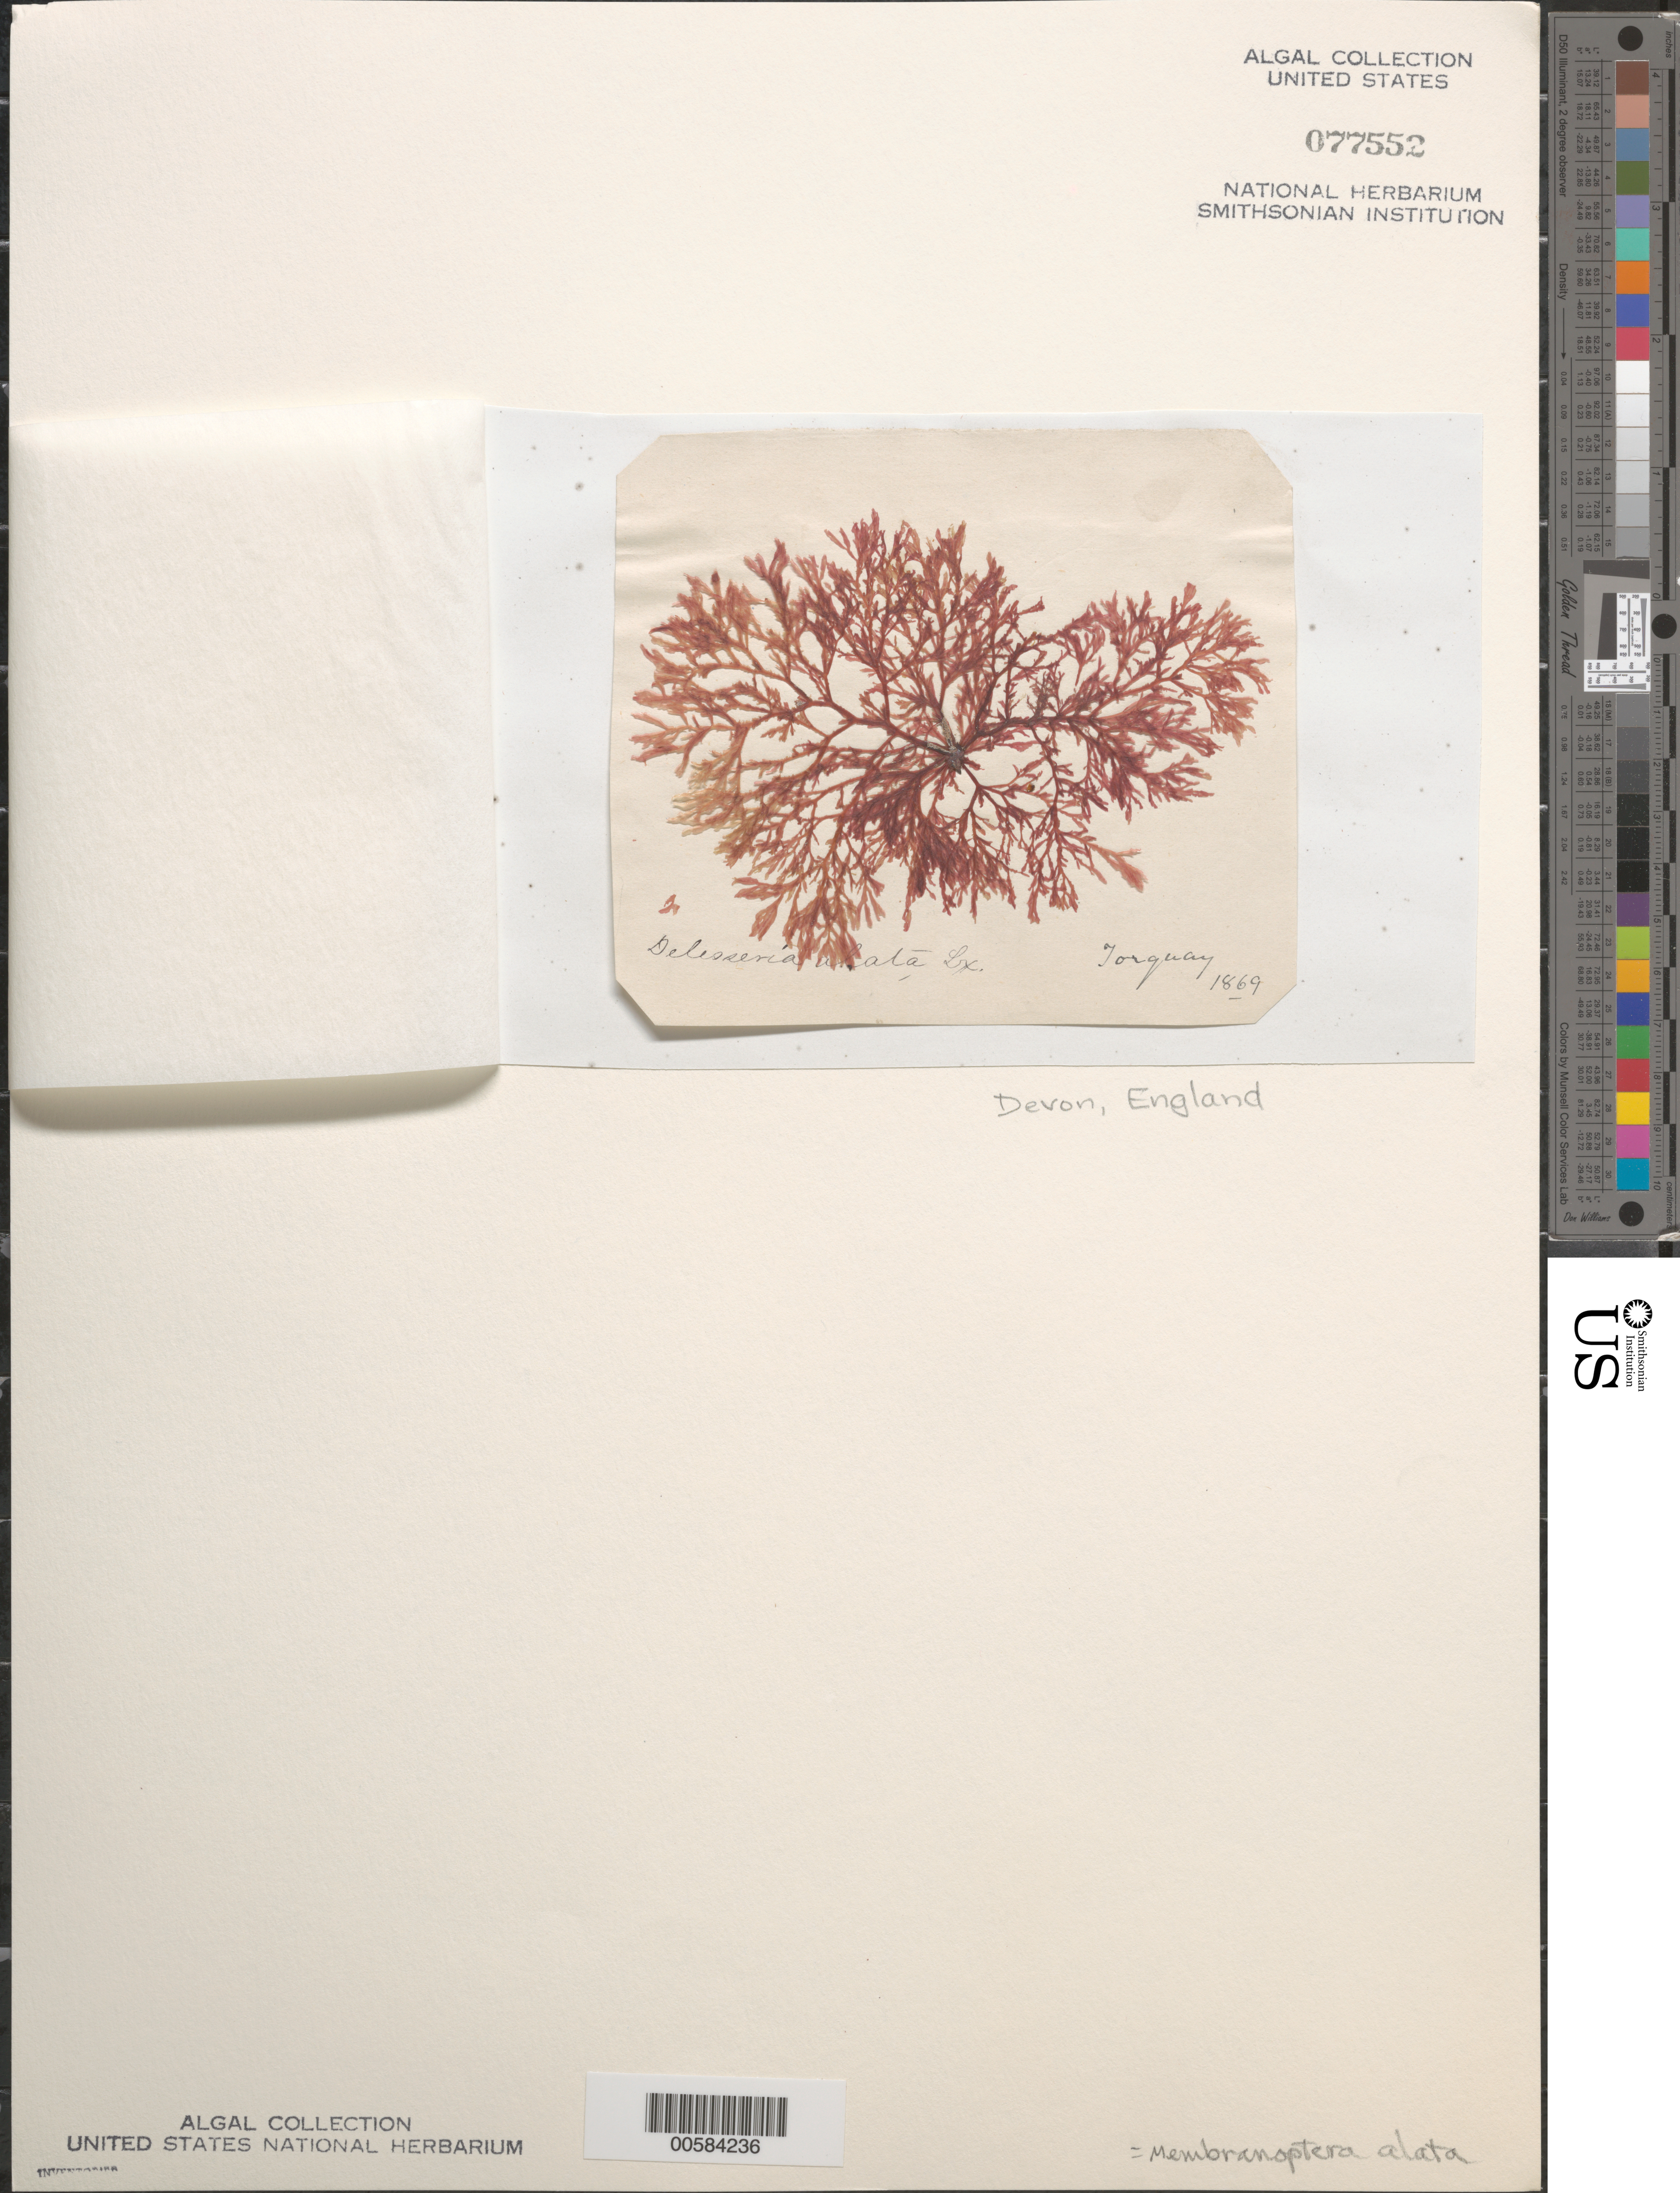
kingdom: Plantae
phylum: Rhodophyta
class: Florideophyceae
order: Ceramiales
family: Delesseriaceae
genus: Membranoptera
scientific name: Membranoptera alata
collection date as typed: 1869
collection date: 1869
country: United Kingdom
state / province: England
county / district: Devon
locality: Torquay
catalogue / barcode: US 77552